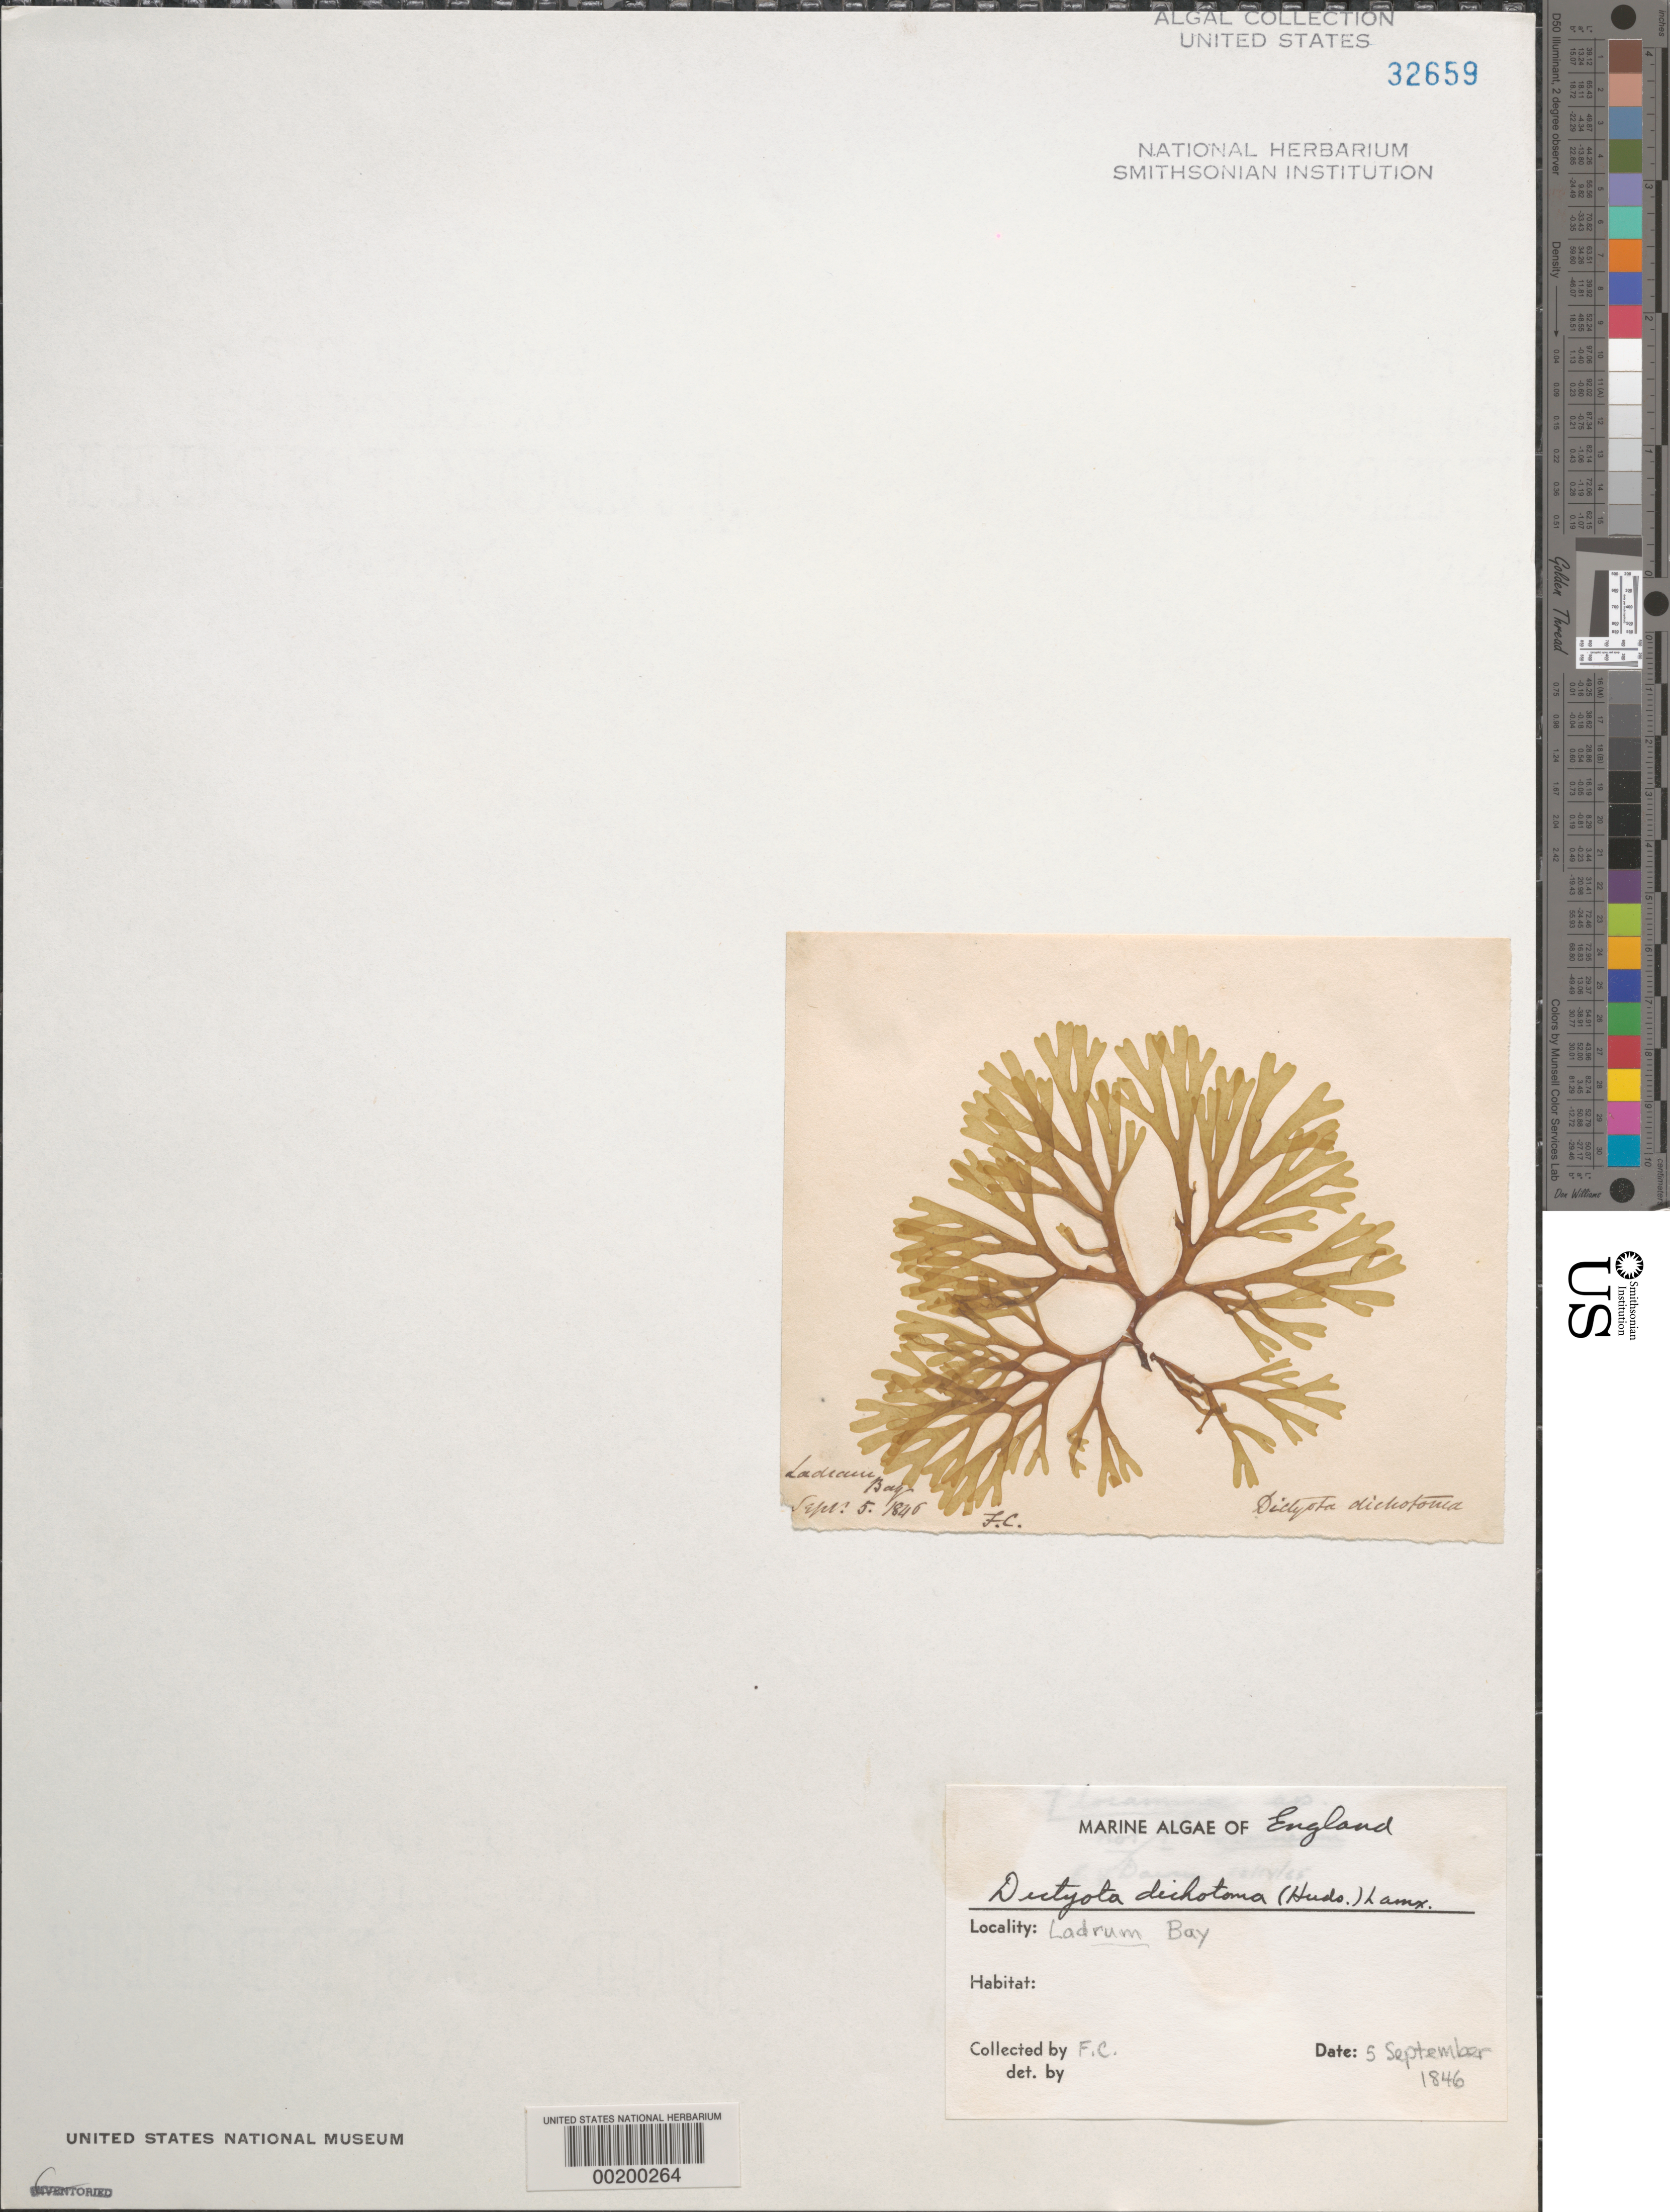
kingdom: Chromista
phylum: Ochrophyta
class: Phaeophyceae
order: Dictyotales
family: Dictyotaceae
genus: Dictyota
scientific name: Dictyota dichotoma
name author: (Huds.) J.V.Lamouroux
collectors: F. C.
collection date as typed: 05 Sep 1846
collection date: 1846-09-05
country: United Kingdom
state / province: England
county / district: Devon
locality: Ladram Bay (Ladrum Bay)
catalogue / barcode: US 32659